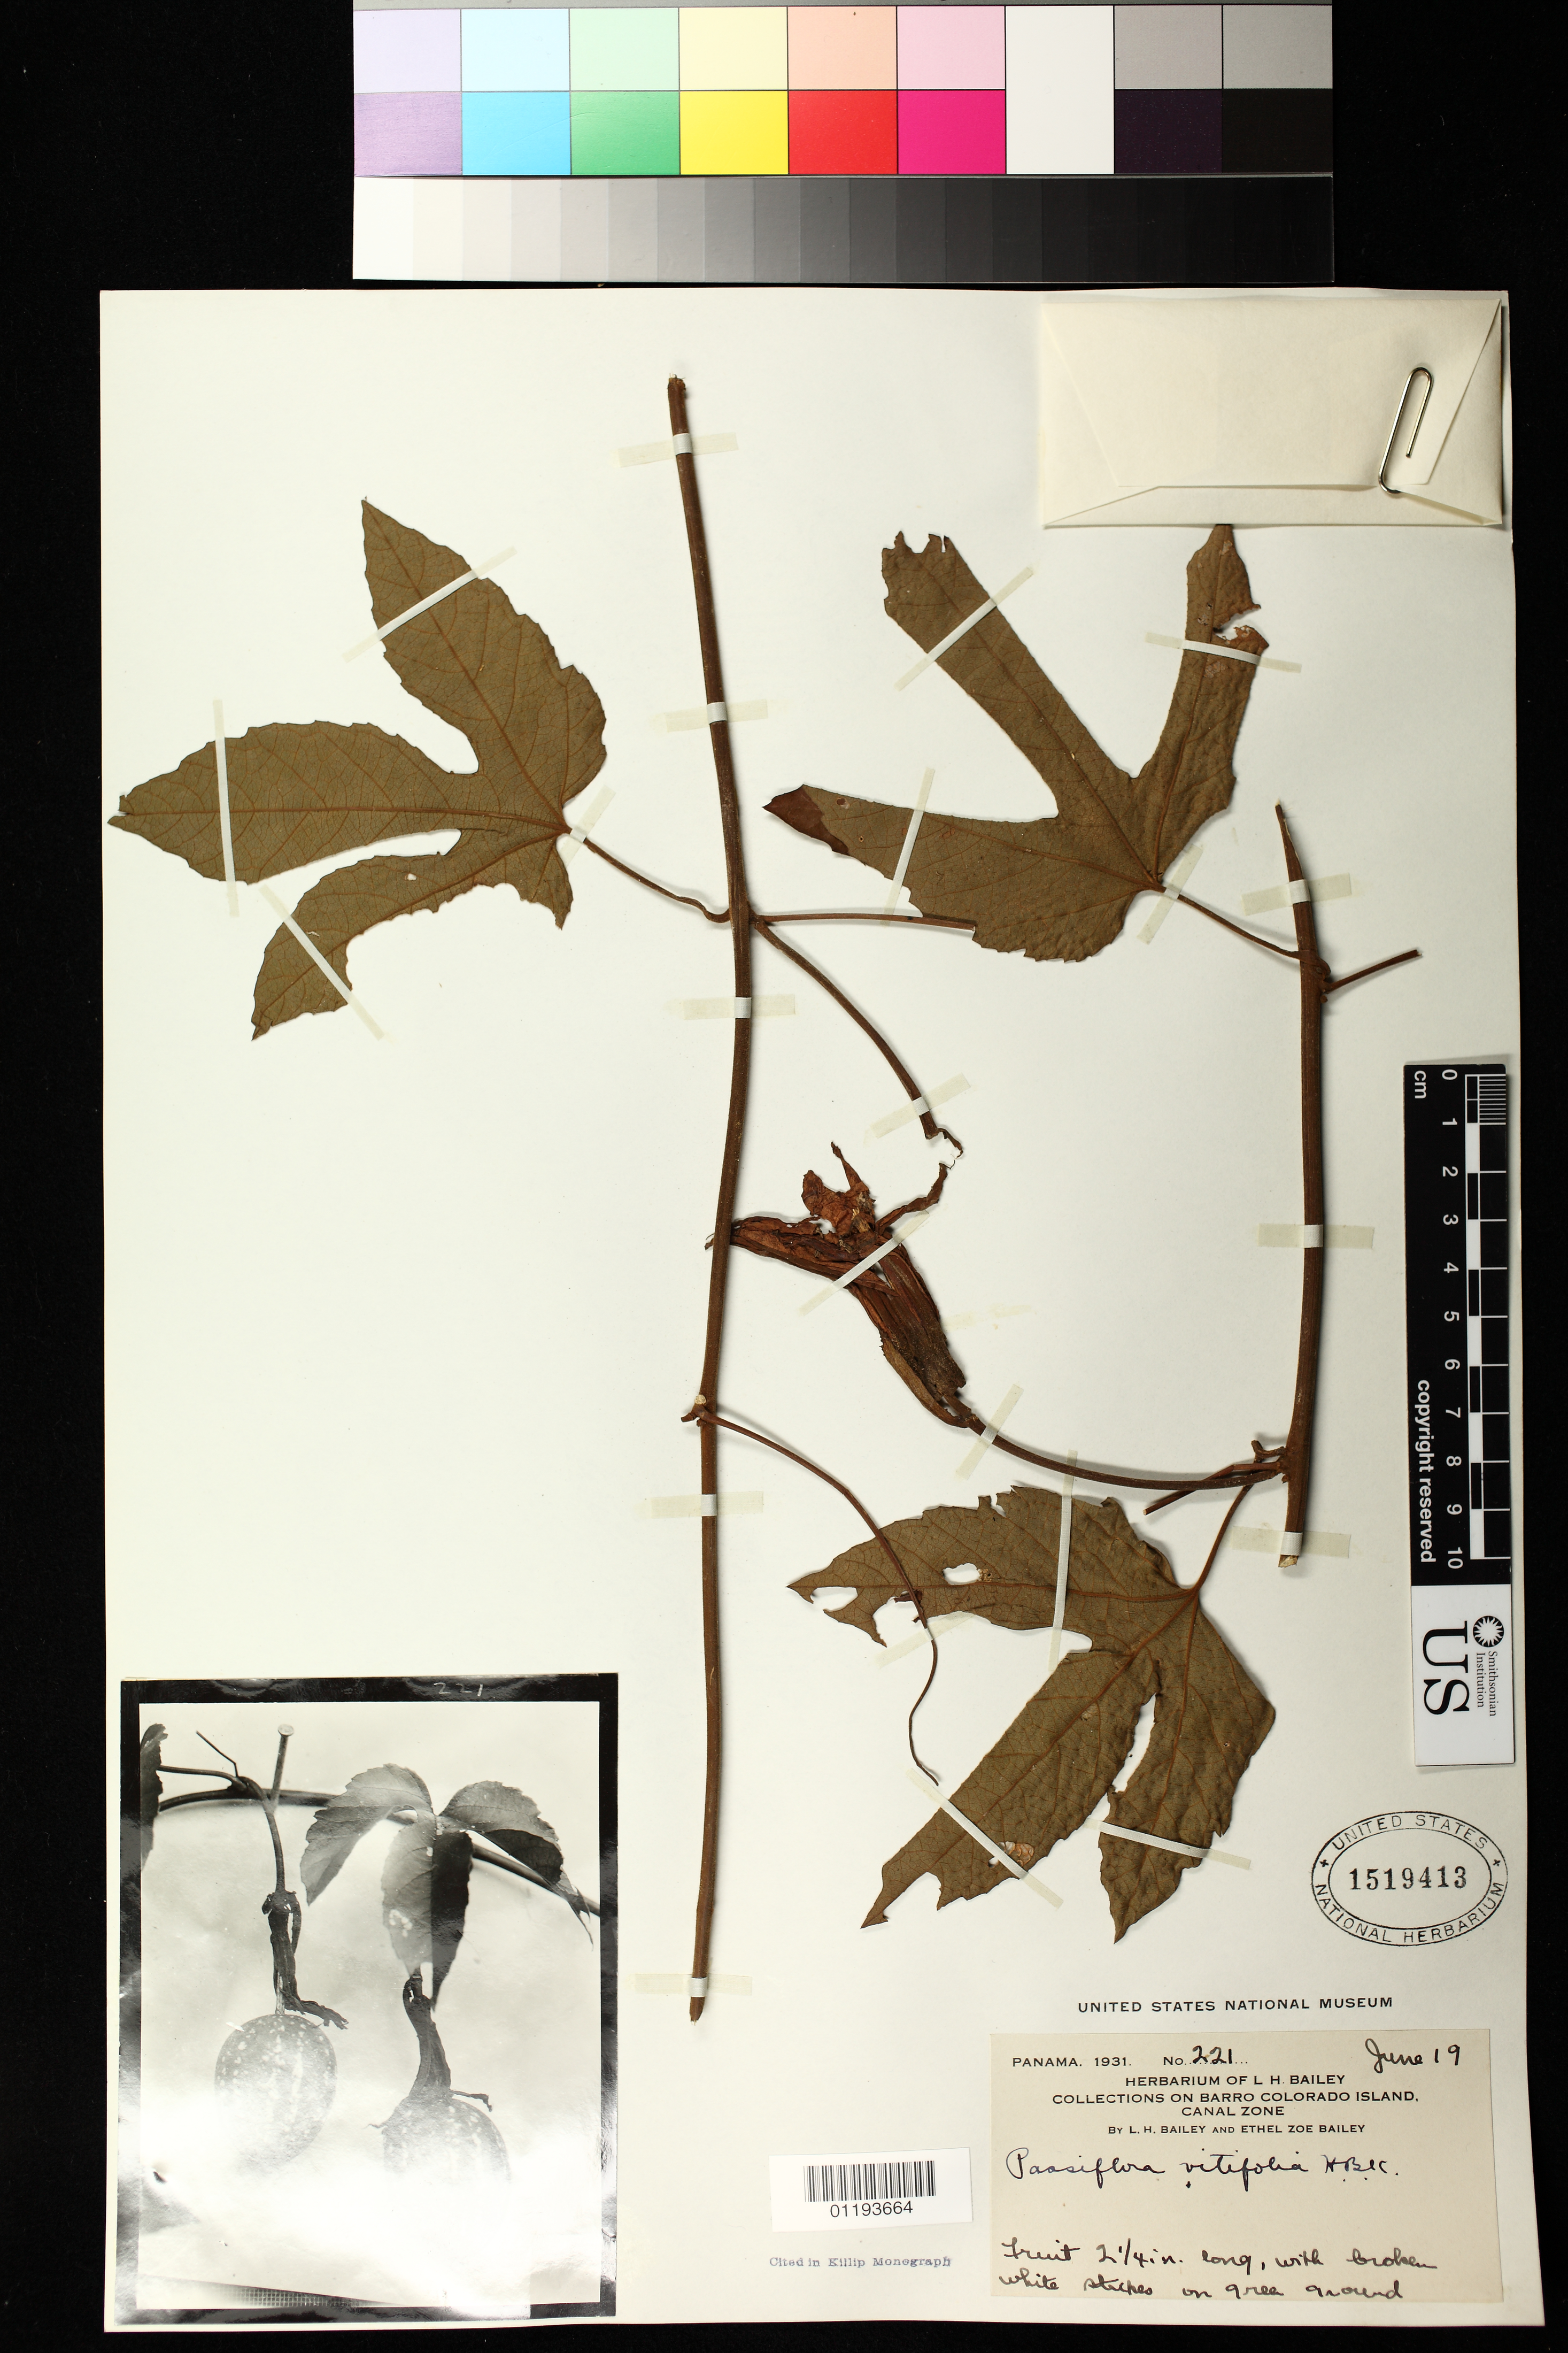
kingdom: Plantae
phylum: Tracheophyta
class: Magnoliopsida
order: Malpighiales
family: Passifloraceae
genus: Passiflora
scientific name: Passiflora vitifolia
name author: Kunth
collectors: L. H. Bailey & E. Z. Bailey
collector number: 221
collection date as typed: Jun 19 1931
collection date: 1931-06-19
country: Panama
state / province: Panamá Oeste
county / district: Canal Zone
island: Barro Colorado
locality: Barro Colorado Island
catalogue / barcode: US 1519413